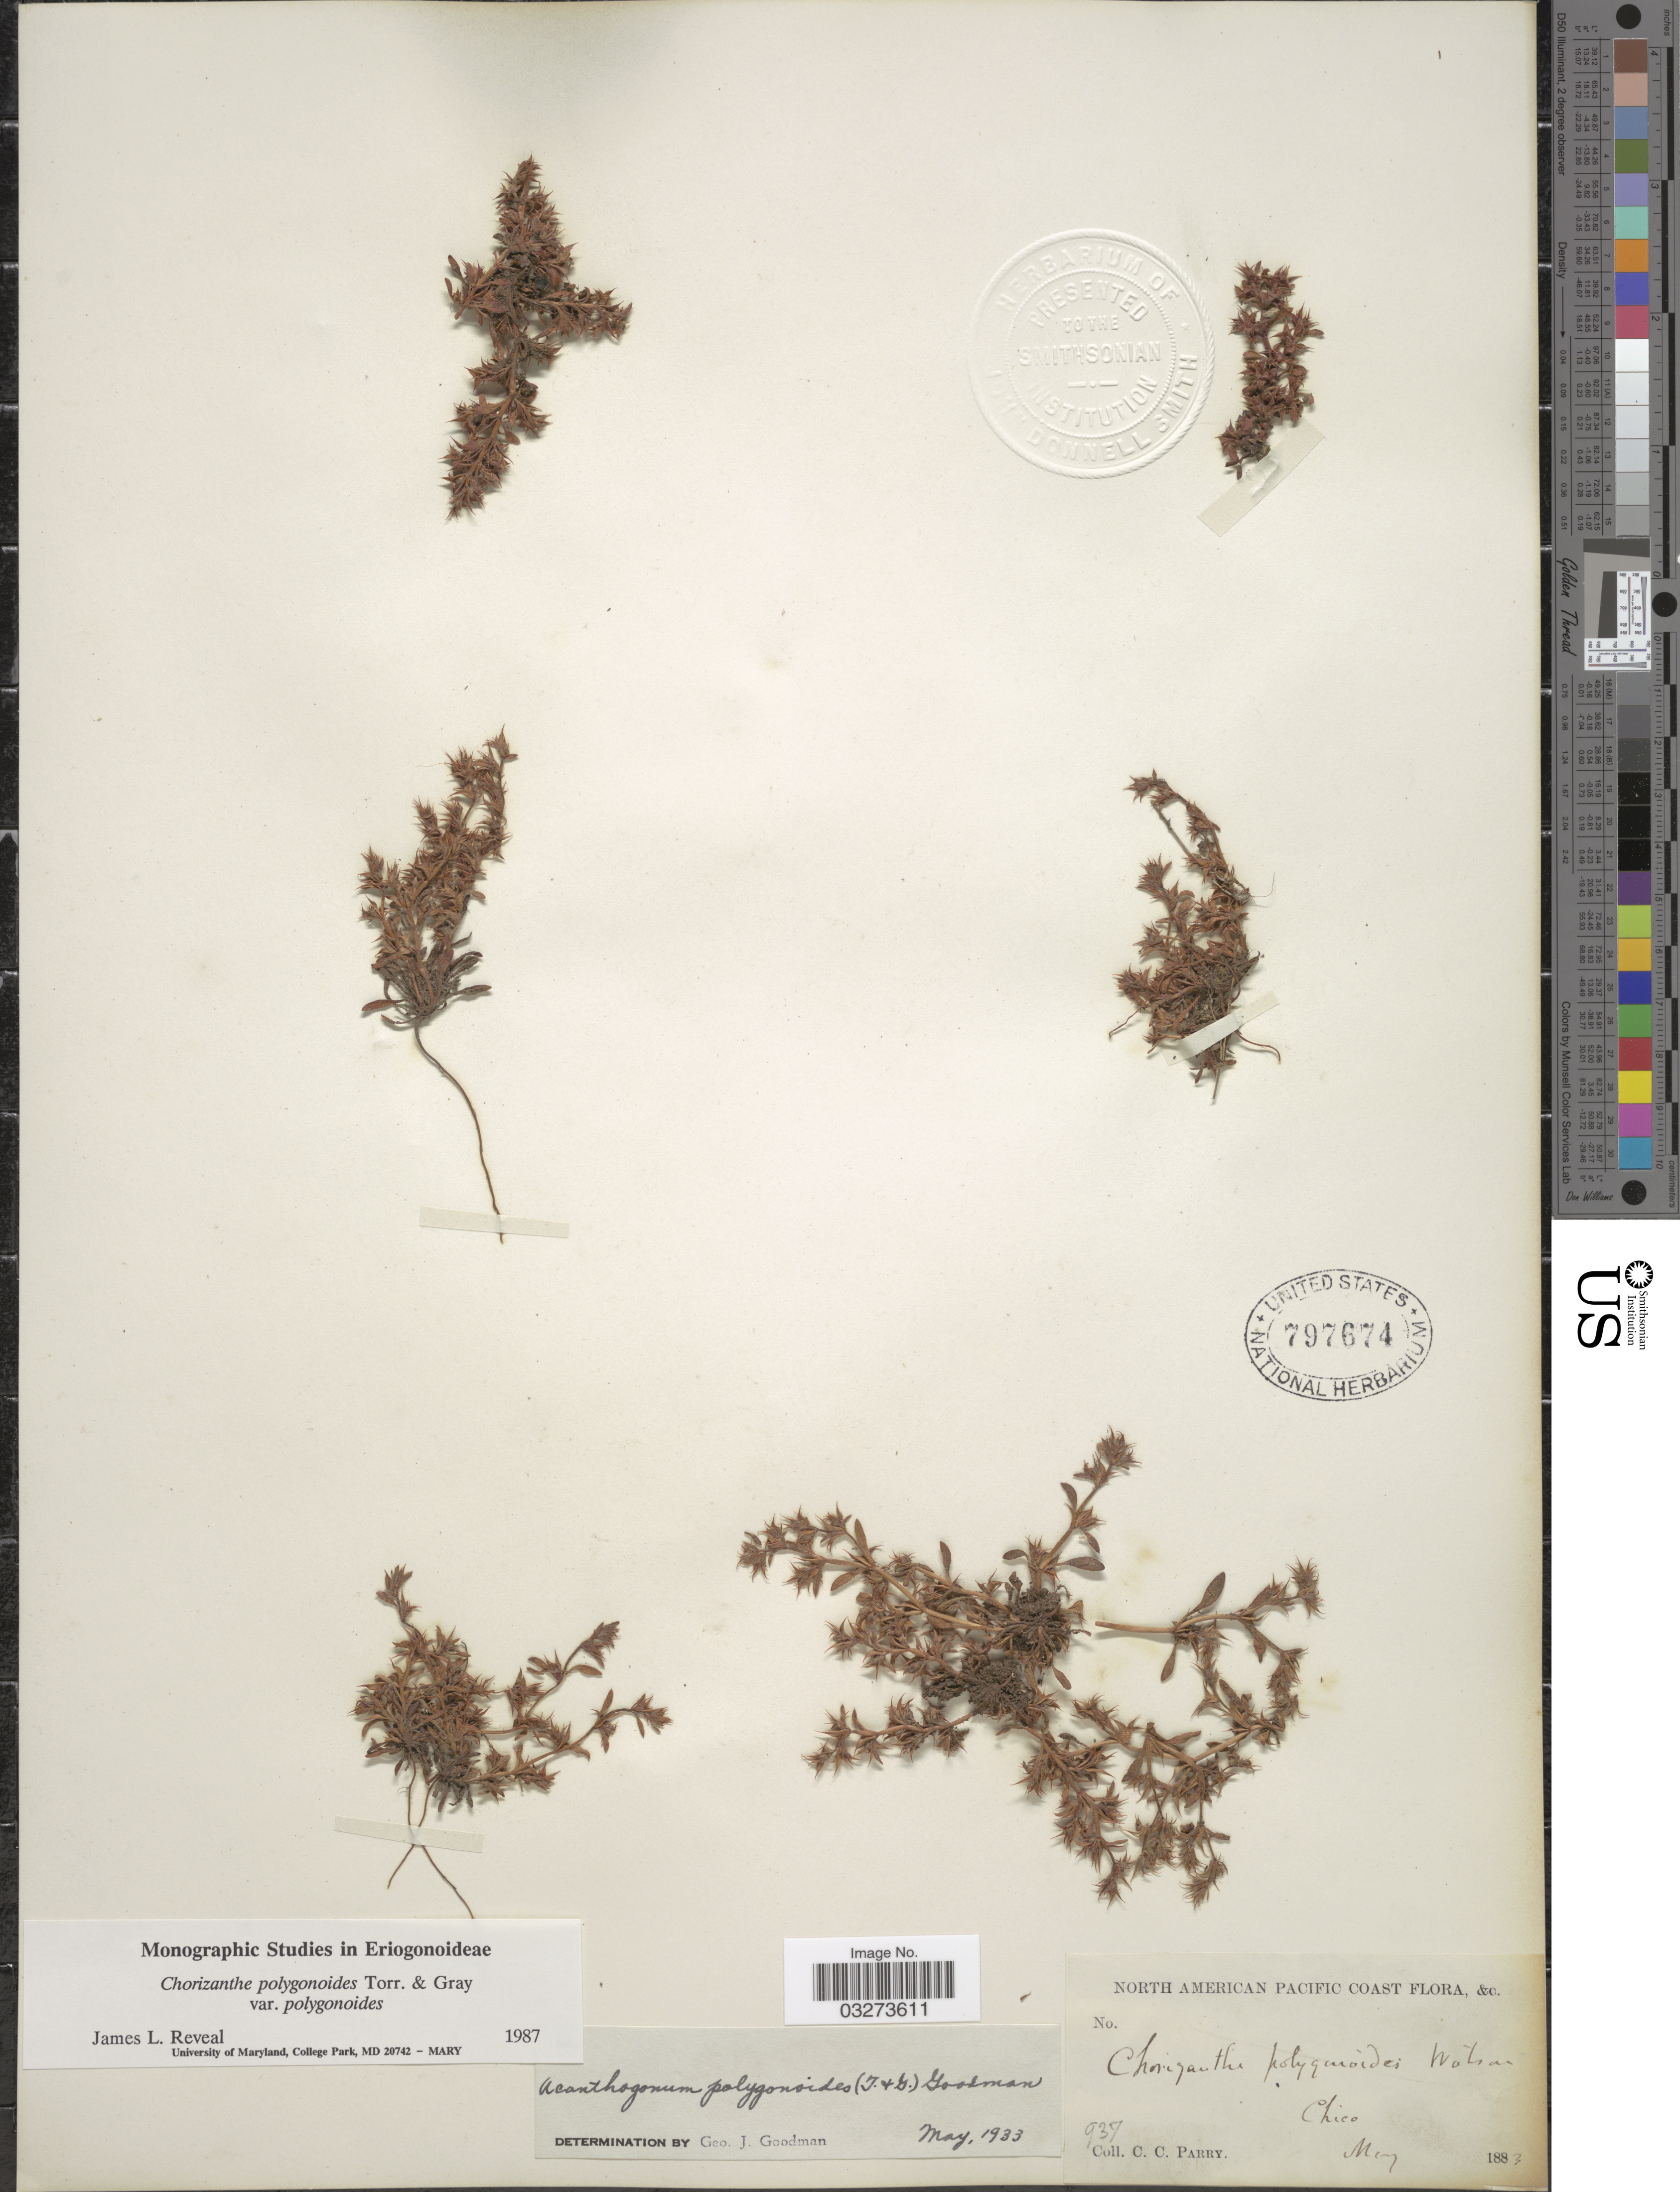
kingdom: Plantae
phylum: Tracheophyta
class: Magnoliopsida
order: Caryophyllales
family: Polygonaceae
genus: Chorizanthe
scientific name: Chorizanthe polygonoides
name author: Torr. & A. Gray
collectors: C. C. Parry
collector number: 937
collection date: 1883-05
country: United States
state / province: California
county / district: Butte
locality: North American Pacific Coast, &c., Chico.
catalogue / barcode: US 797674